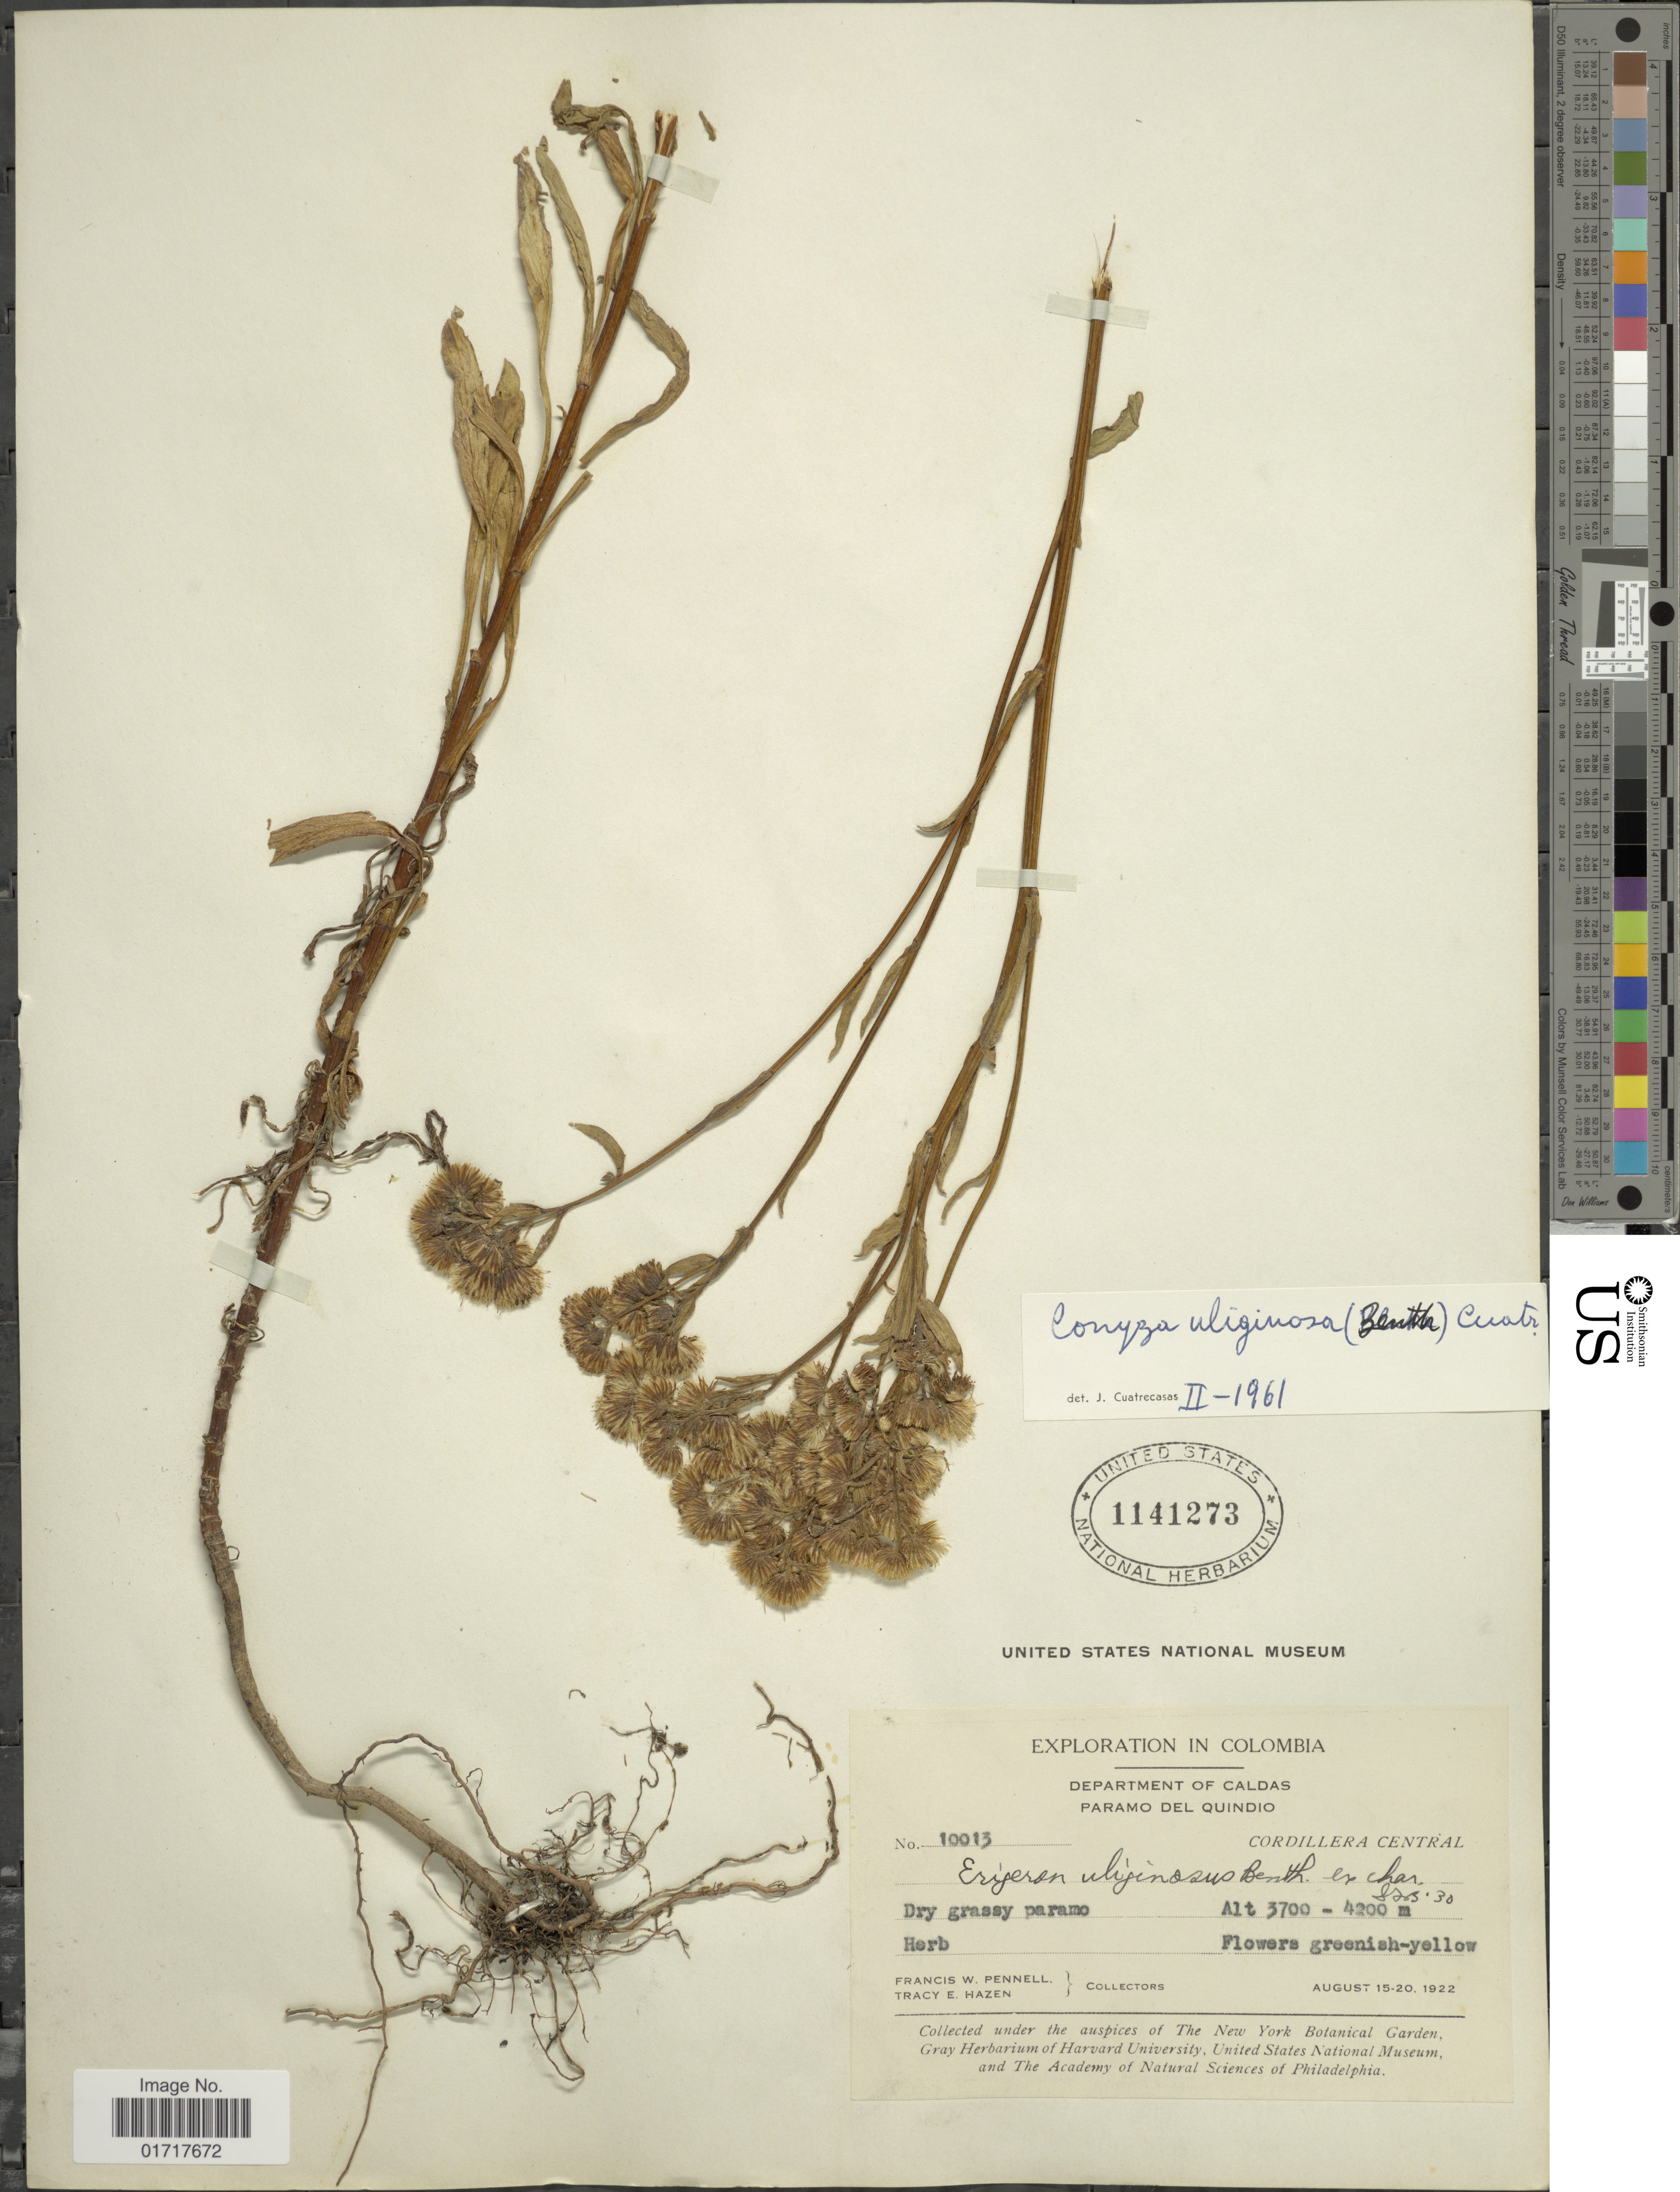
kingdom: Plantae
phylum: Tracheophyta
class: Magnoliopsida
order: Asterales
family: Asteraceae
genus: Conyza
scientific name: Conyza uliginosa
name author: (Benth.) Cuatrec.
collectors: F. W. Pennell & T. E. Hazen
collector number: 10013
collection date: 1922-08-15/1922-08-20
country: Colombia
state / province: Caldas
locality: Department of Caldas. Paramo del Quindio. Cordillera Central.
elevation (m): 3700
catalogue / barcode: US 1141273